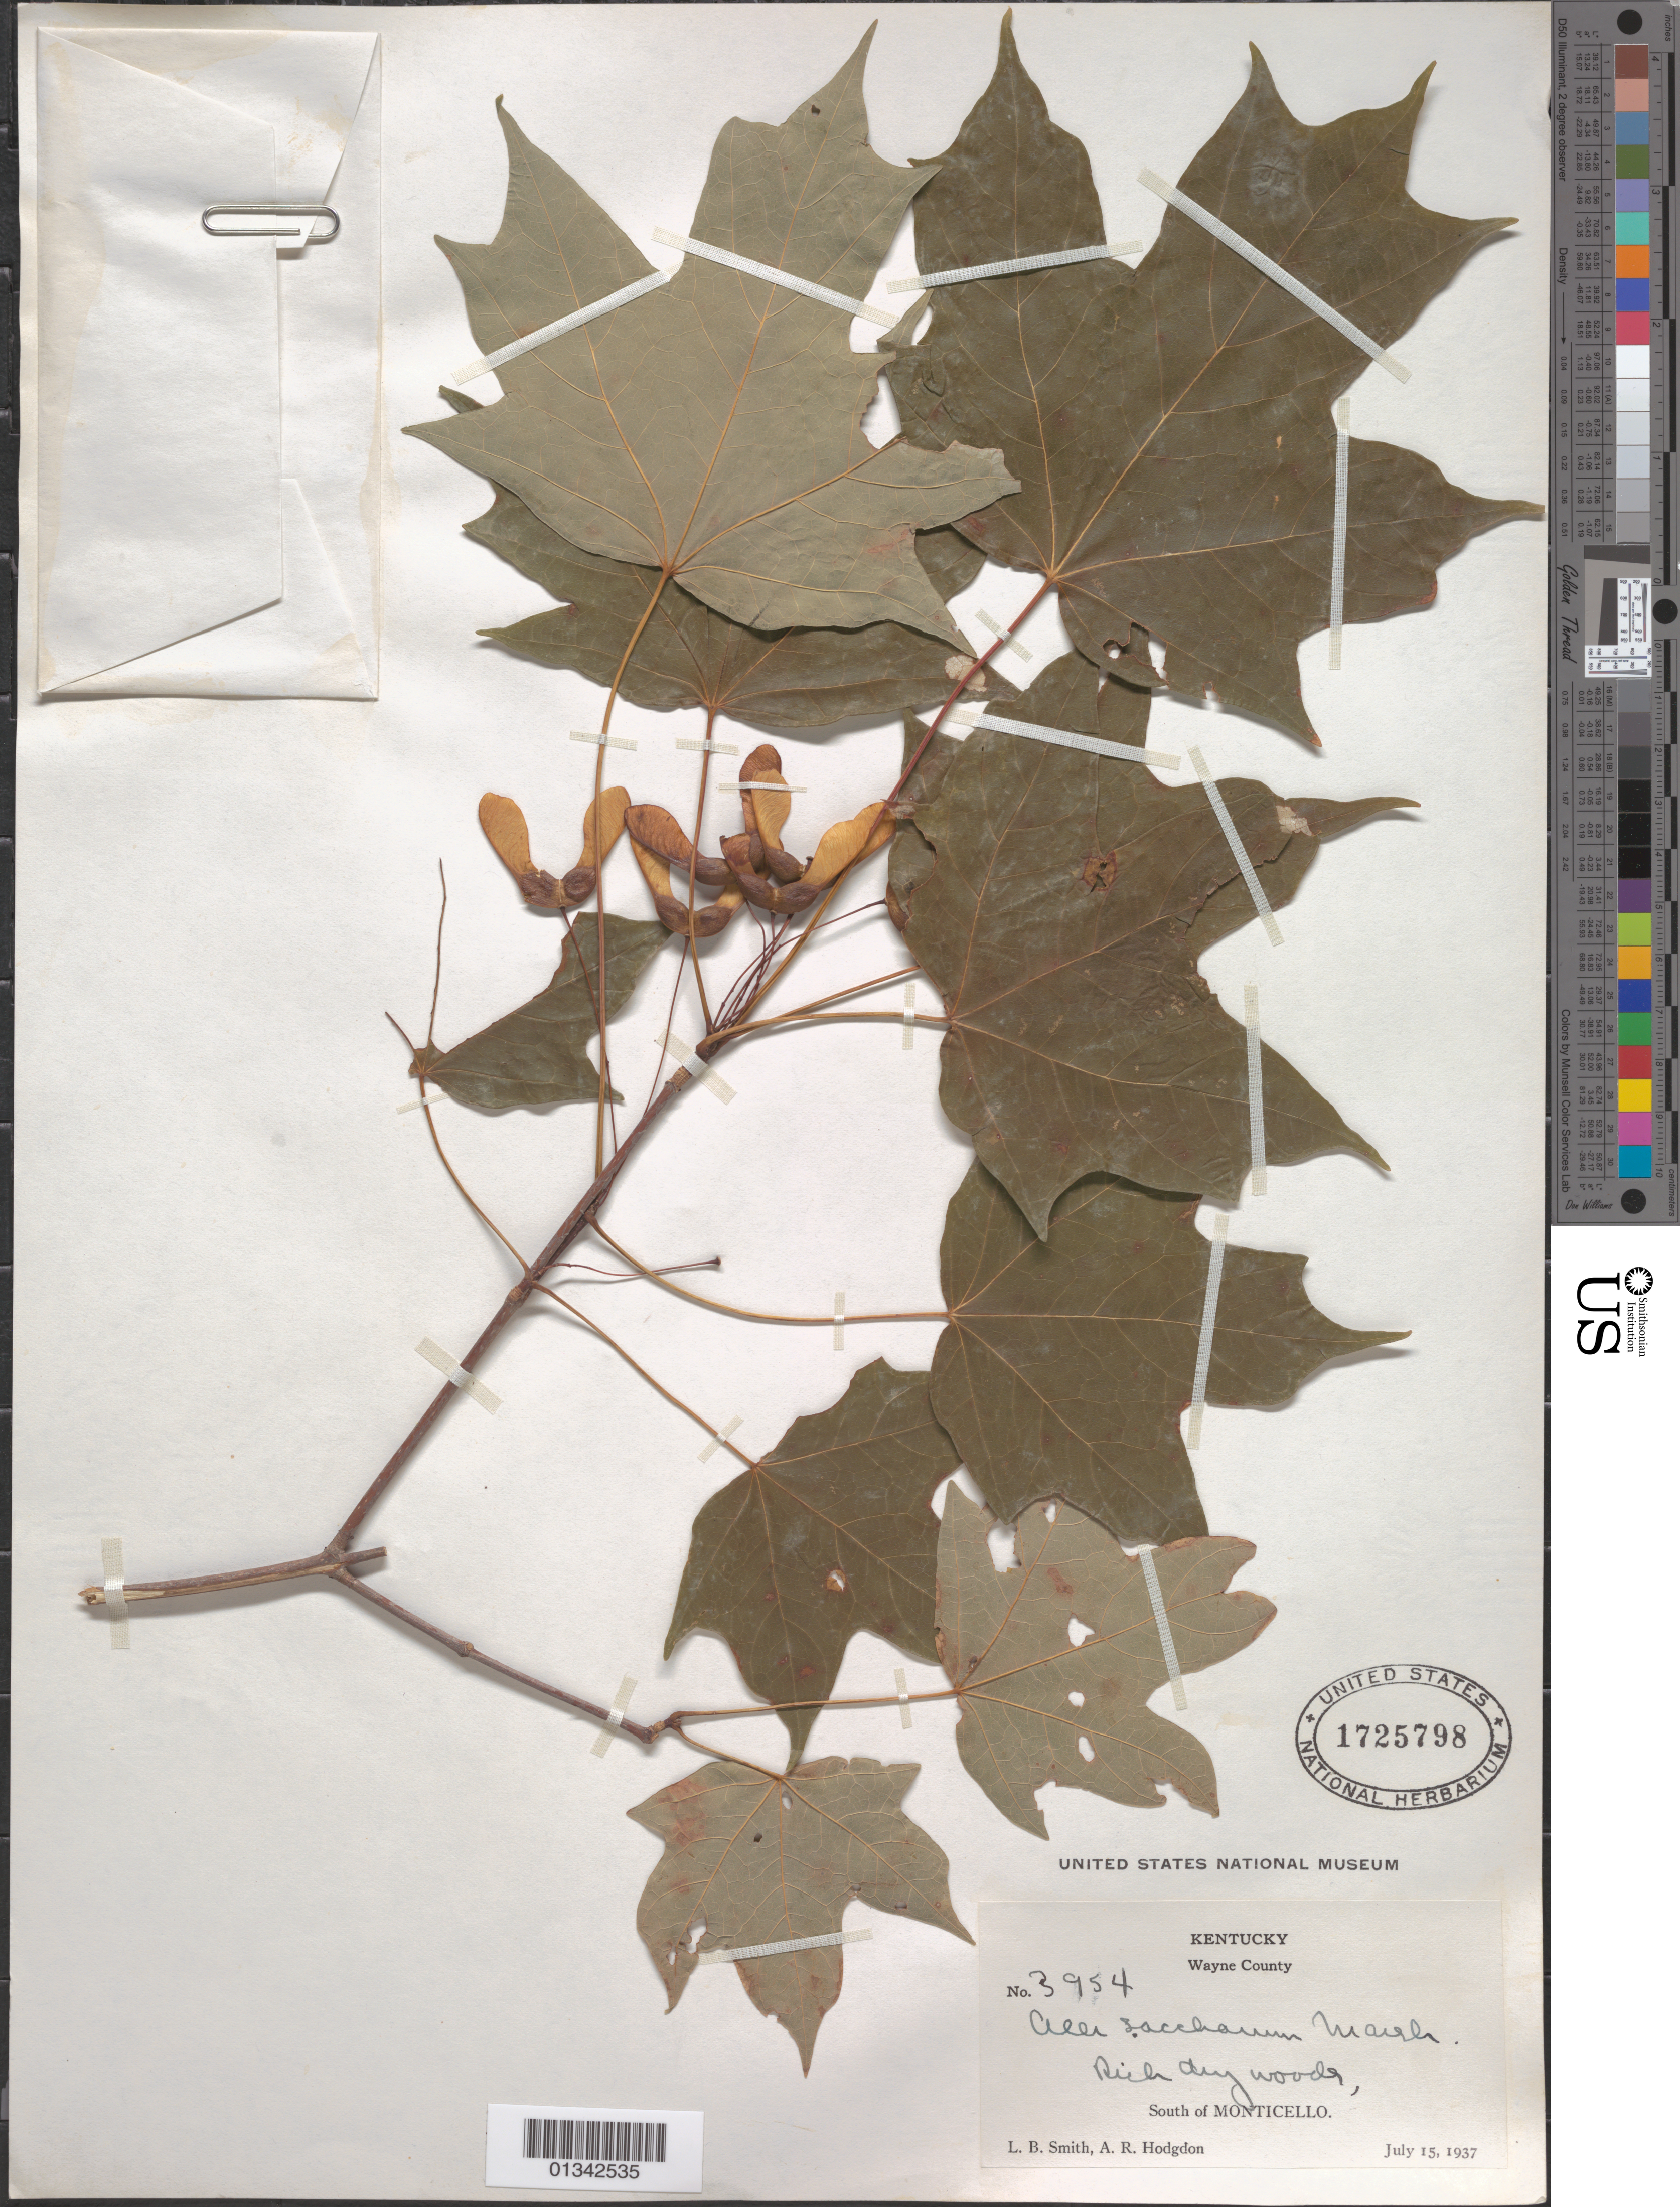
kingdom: Plantae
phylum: Tracheophyta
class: Magnoliopsida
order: Sapindales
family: Sapindaceae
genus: Acer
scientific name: Acer saccharum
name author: Marshall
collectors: L. Smith & A. R. Hodgdon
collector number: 3954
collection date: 1937-07-15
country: United States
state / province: Kentucky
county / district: Wayne County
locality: Wayne County, S of Monticello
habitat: Rich, dry woods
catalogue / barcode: US 1725798